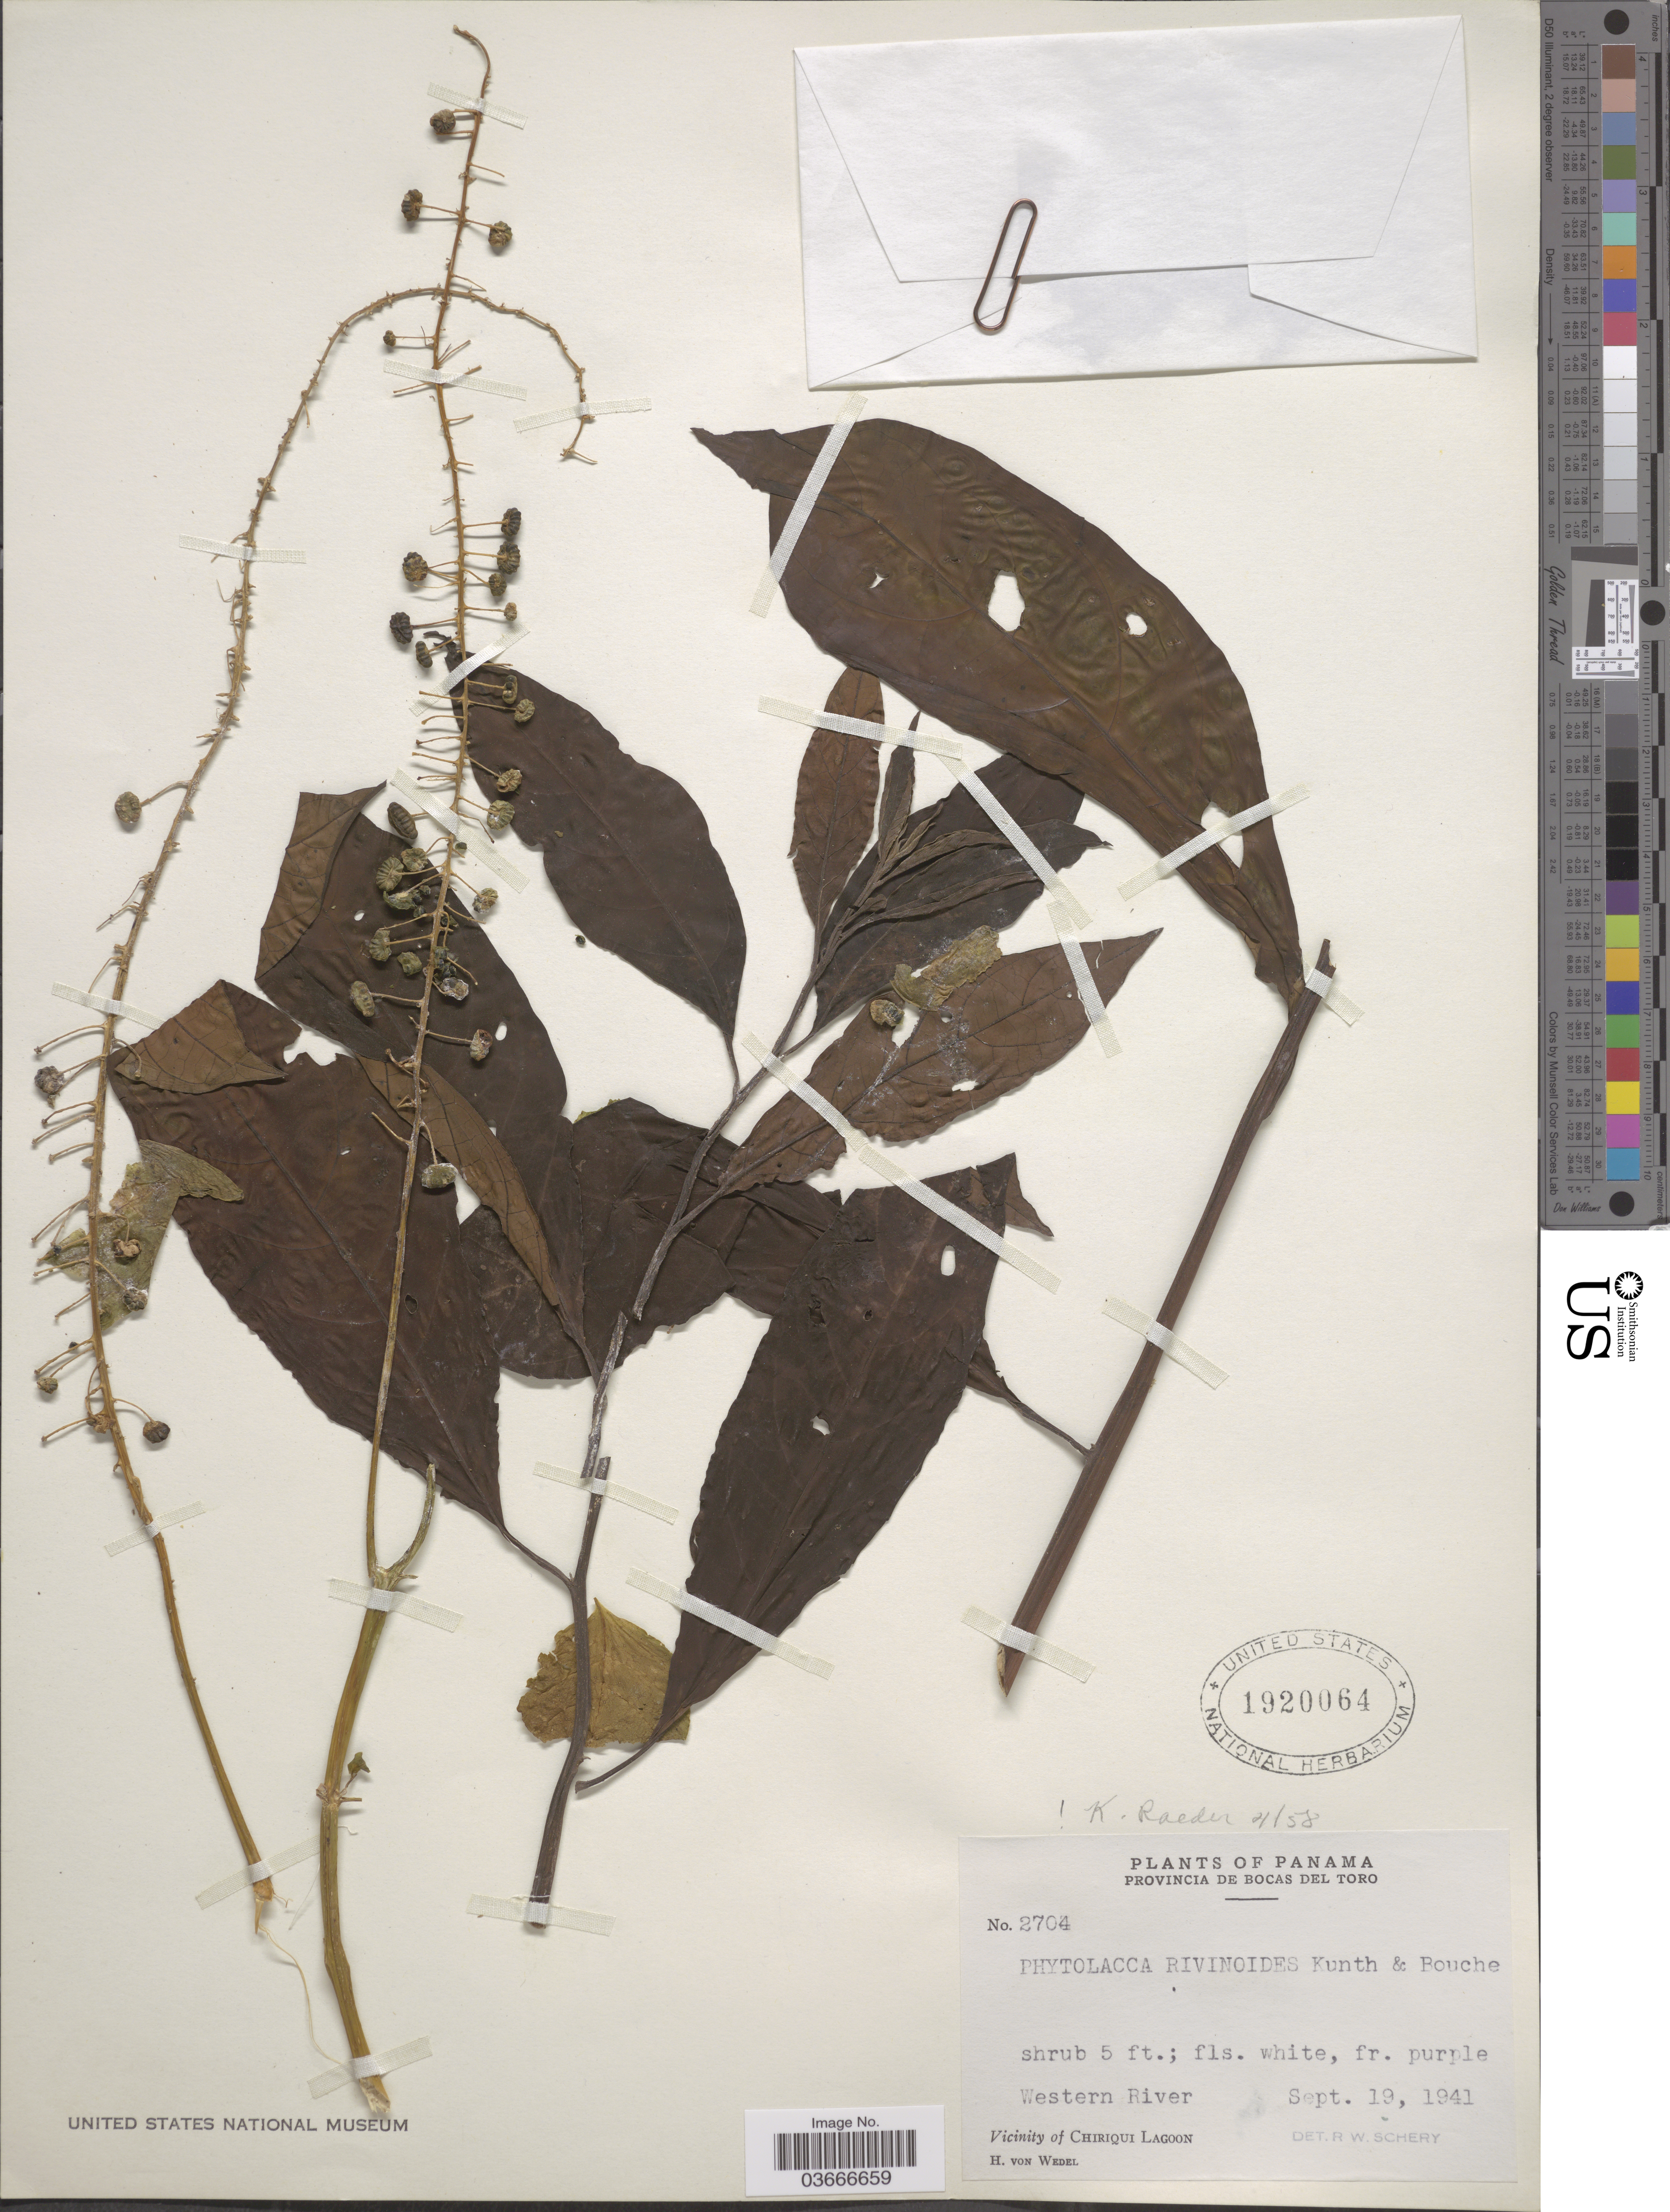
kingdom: Plantae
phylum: Tracheophyta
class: Magnoliopsida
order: Caryophyllales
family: Phytolaccaceae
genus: Phytolacca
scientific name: Phytolacca rivinoides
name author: Kunth & C.D. Bouché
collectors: H. von Wedel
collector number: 2704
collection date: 1941-09-19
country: Panama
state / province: Bocas del Toro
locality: Western River. Vicinity of Chiriqui Lagoon.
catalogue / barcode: US 1920064